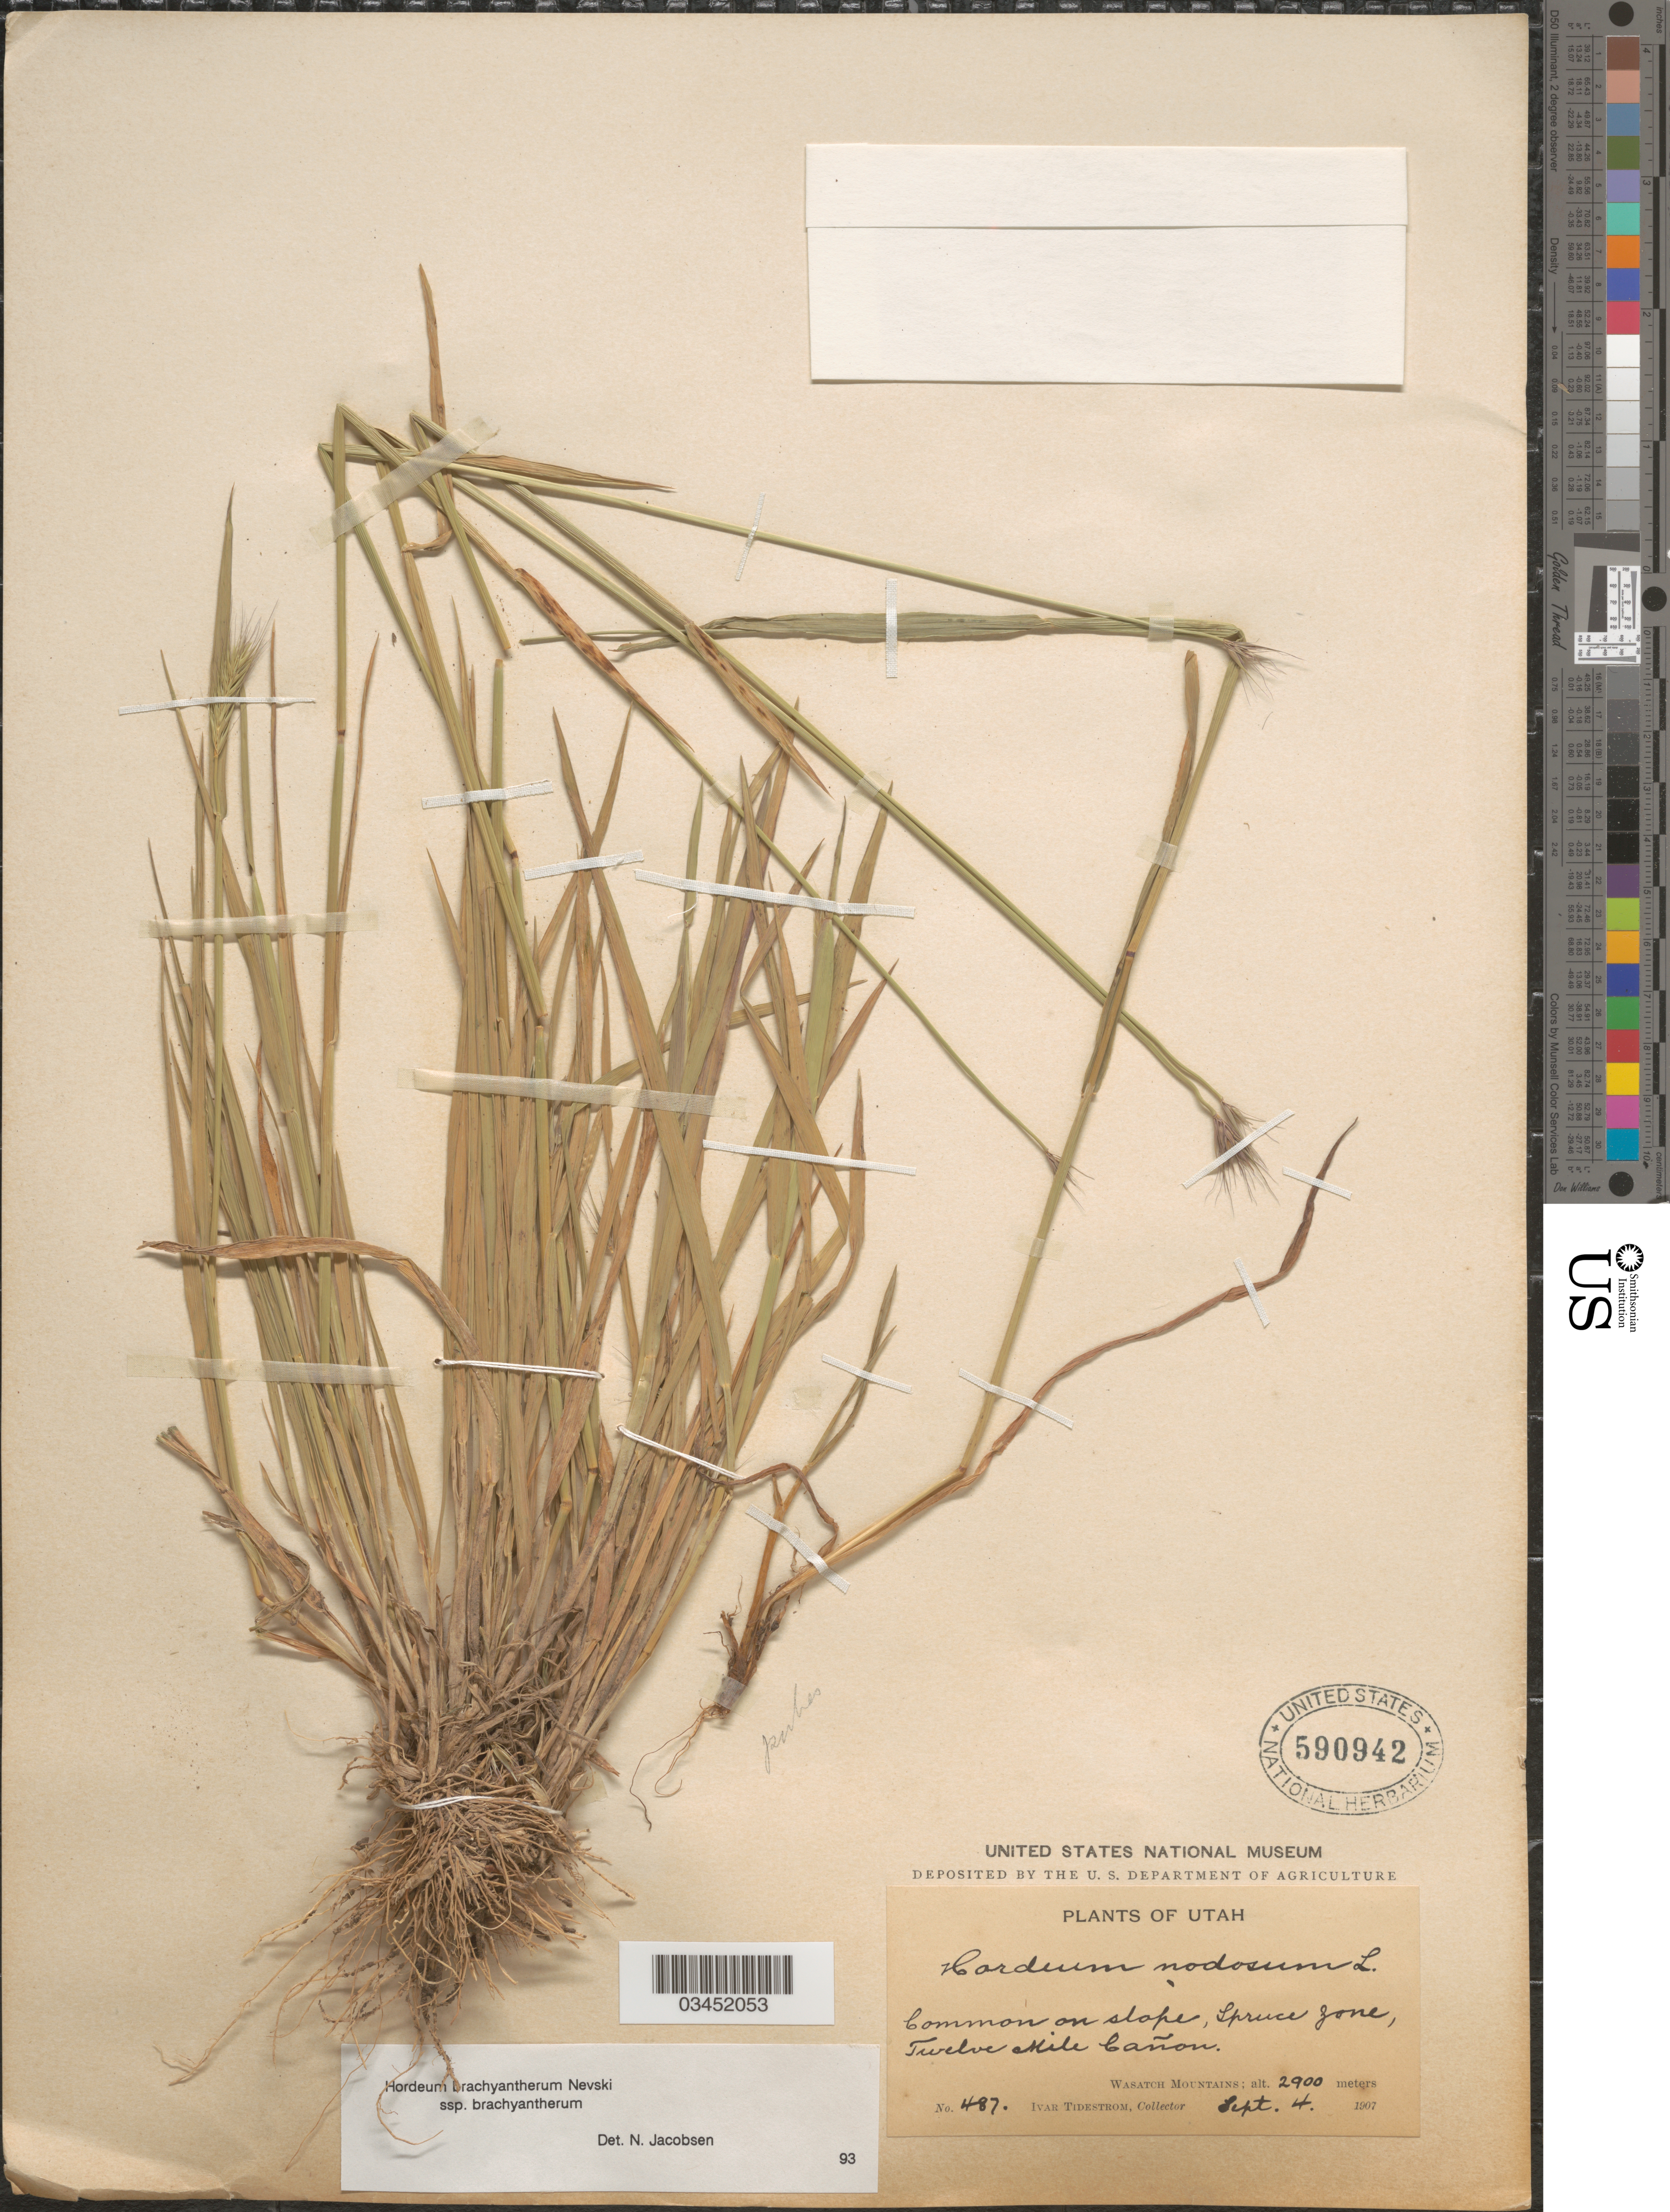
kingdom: Plantae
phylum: Tracheophyta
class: Liliopsida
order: Poales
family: Poaceae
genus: Hordeum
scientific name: Hordeum brachyantherum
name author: Nevski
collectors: I. F. Tidestrom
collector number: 487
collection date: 1907-09-04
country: United States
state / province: Utah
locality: Common on slope, Spruce zone, Twelve Mile Cañon. Wasatch Mountains.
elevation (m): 2900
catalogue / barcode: US 590942